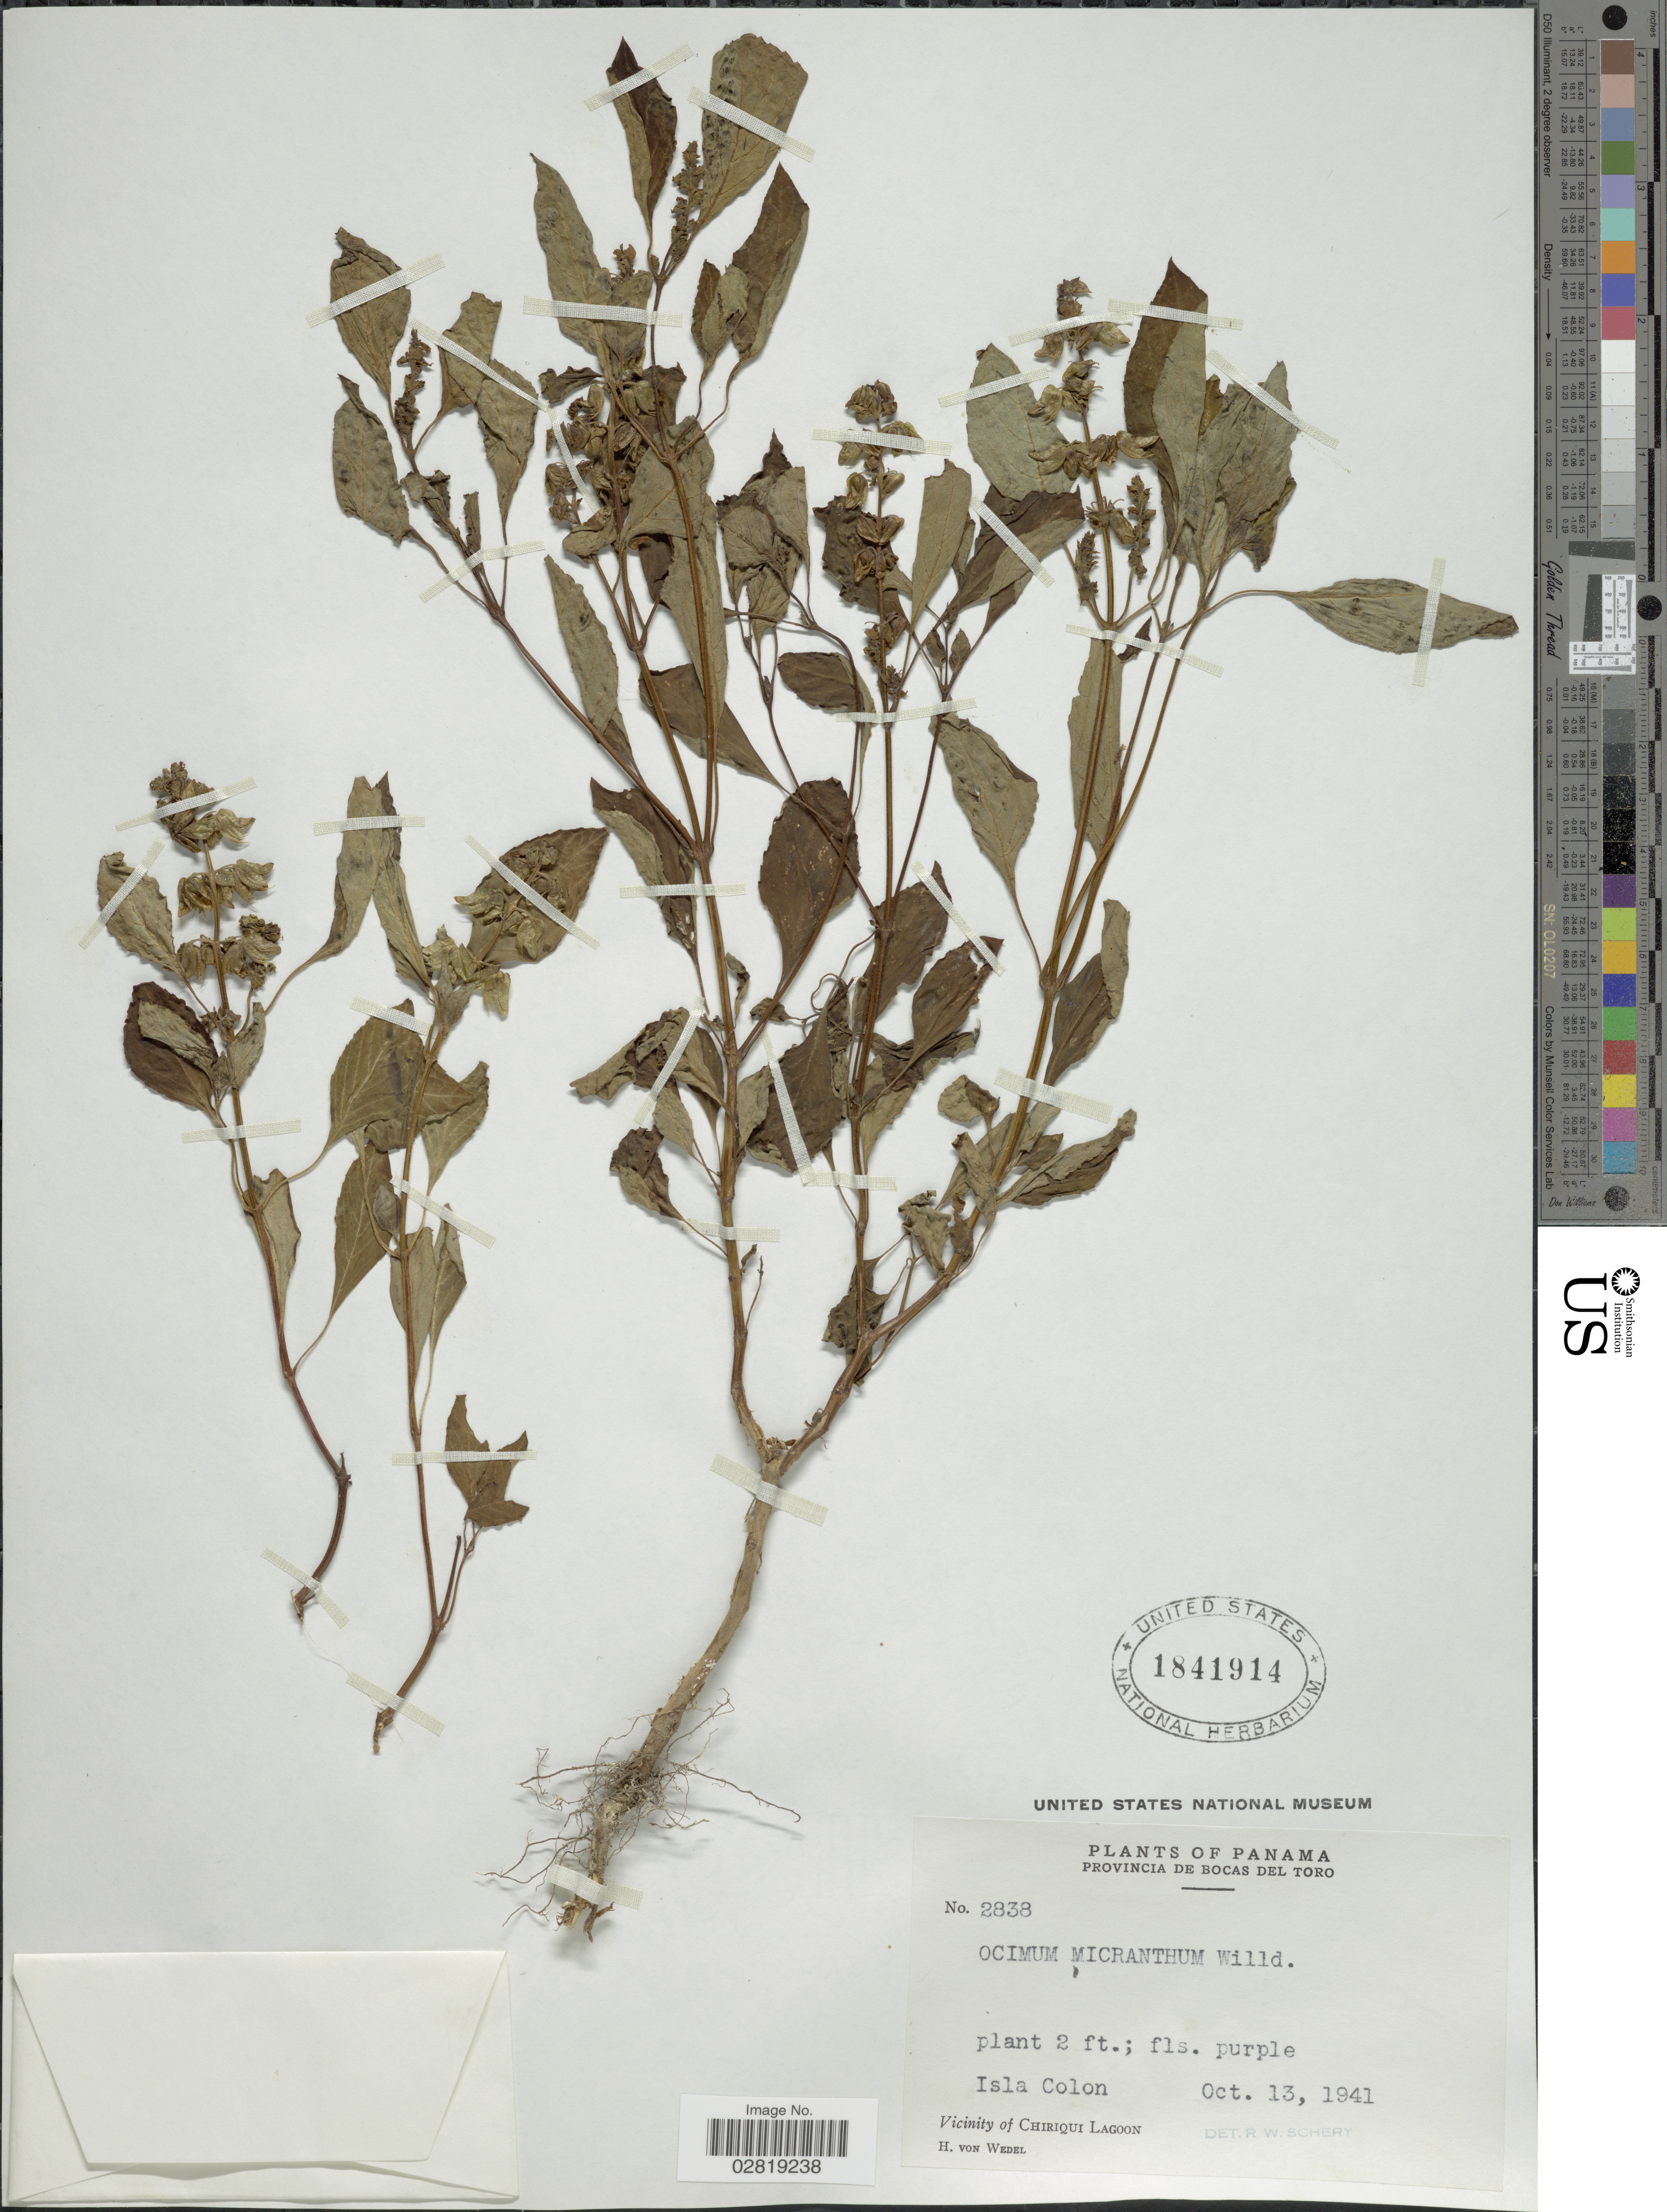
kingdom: Plantae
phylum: Tracheophyta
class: Magnoliopsida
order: Lamiales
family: Lamiaceae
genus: Ocimum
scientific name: Ocimum campechianum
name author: Mill.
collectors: H. von Wedel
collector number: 2838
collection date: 1941-10-13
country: Panama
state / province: Bocas del Toro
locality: Provincia de Bocas del Toro. Isla Colon. Vicinity of Chiriqui Lagoon.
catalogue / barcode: US 1841914